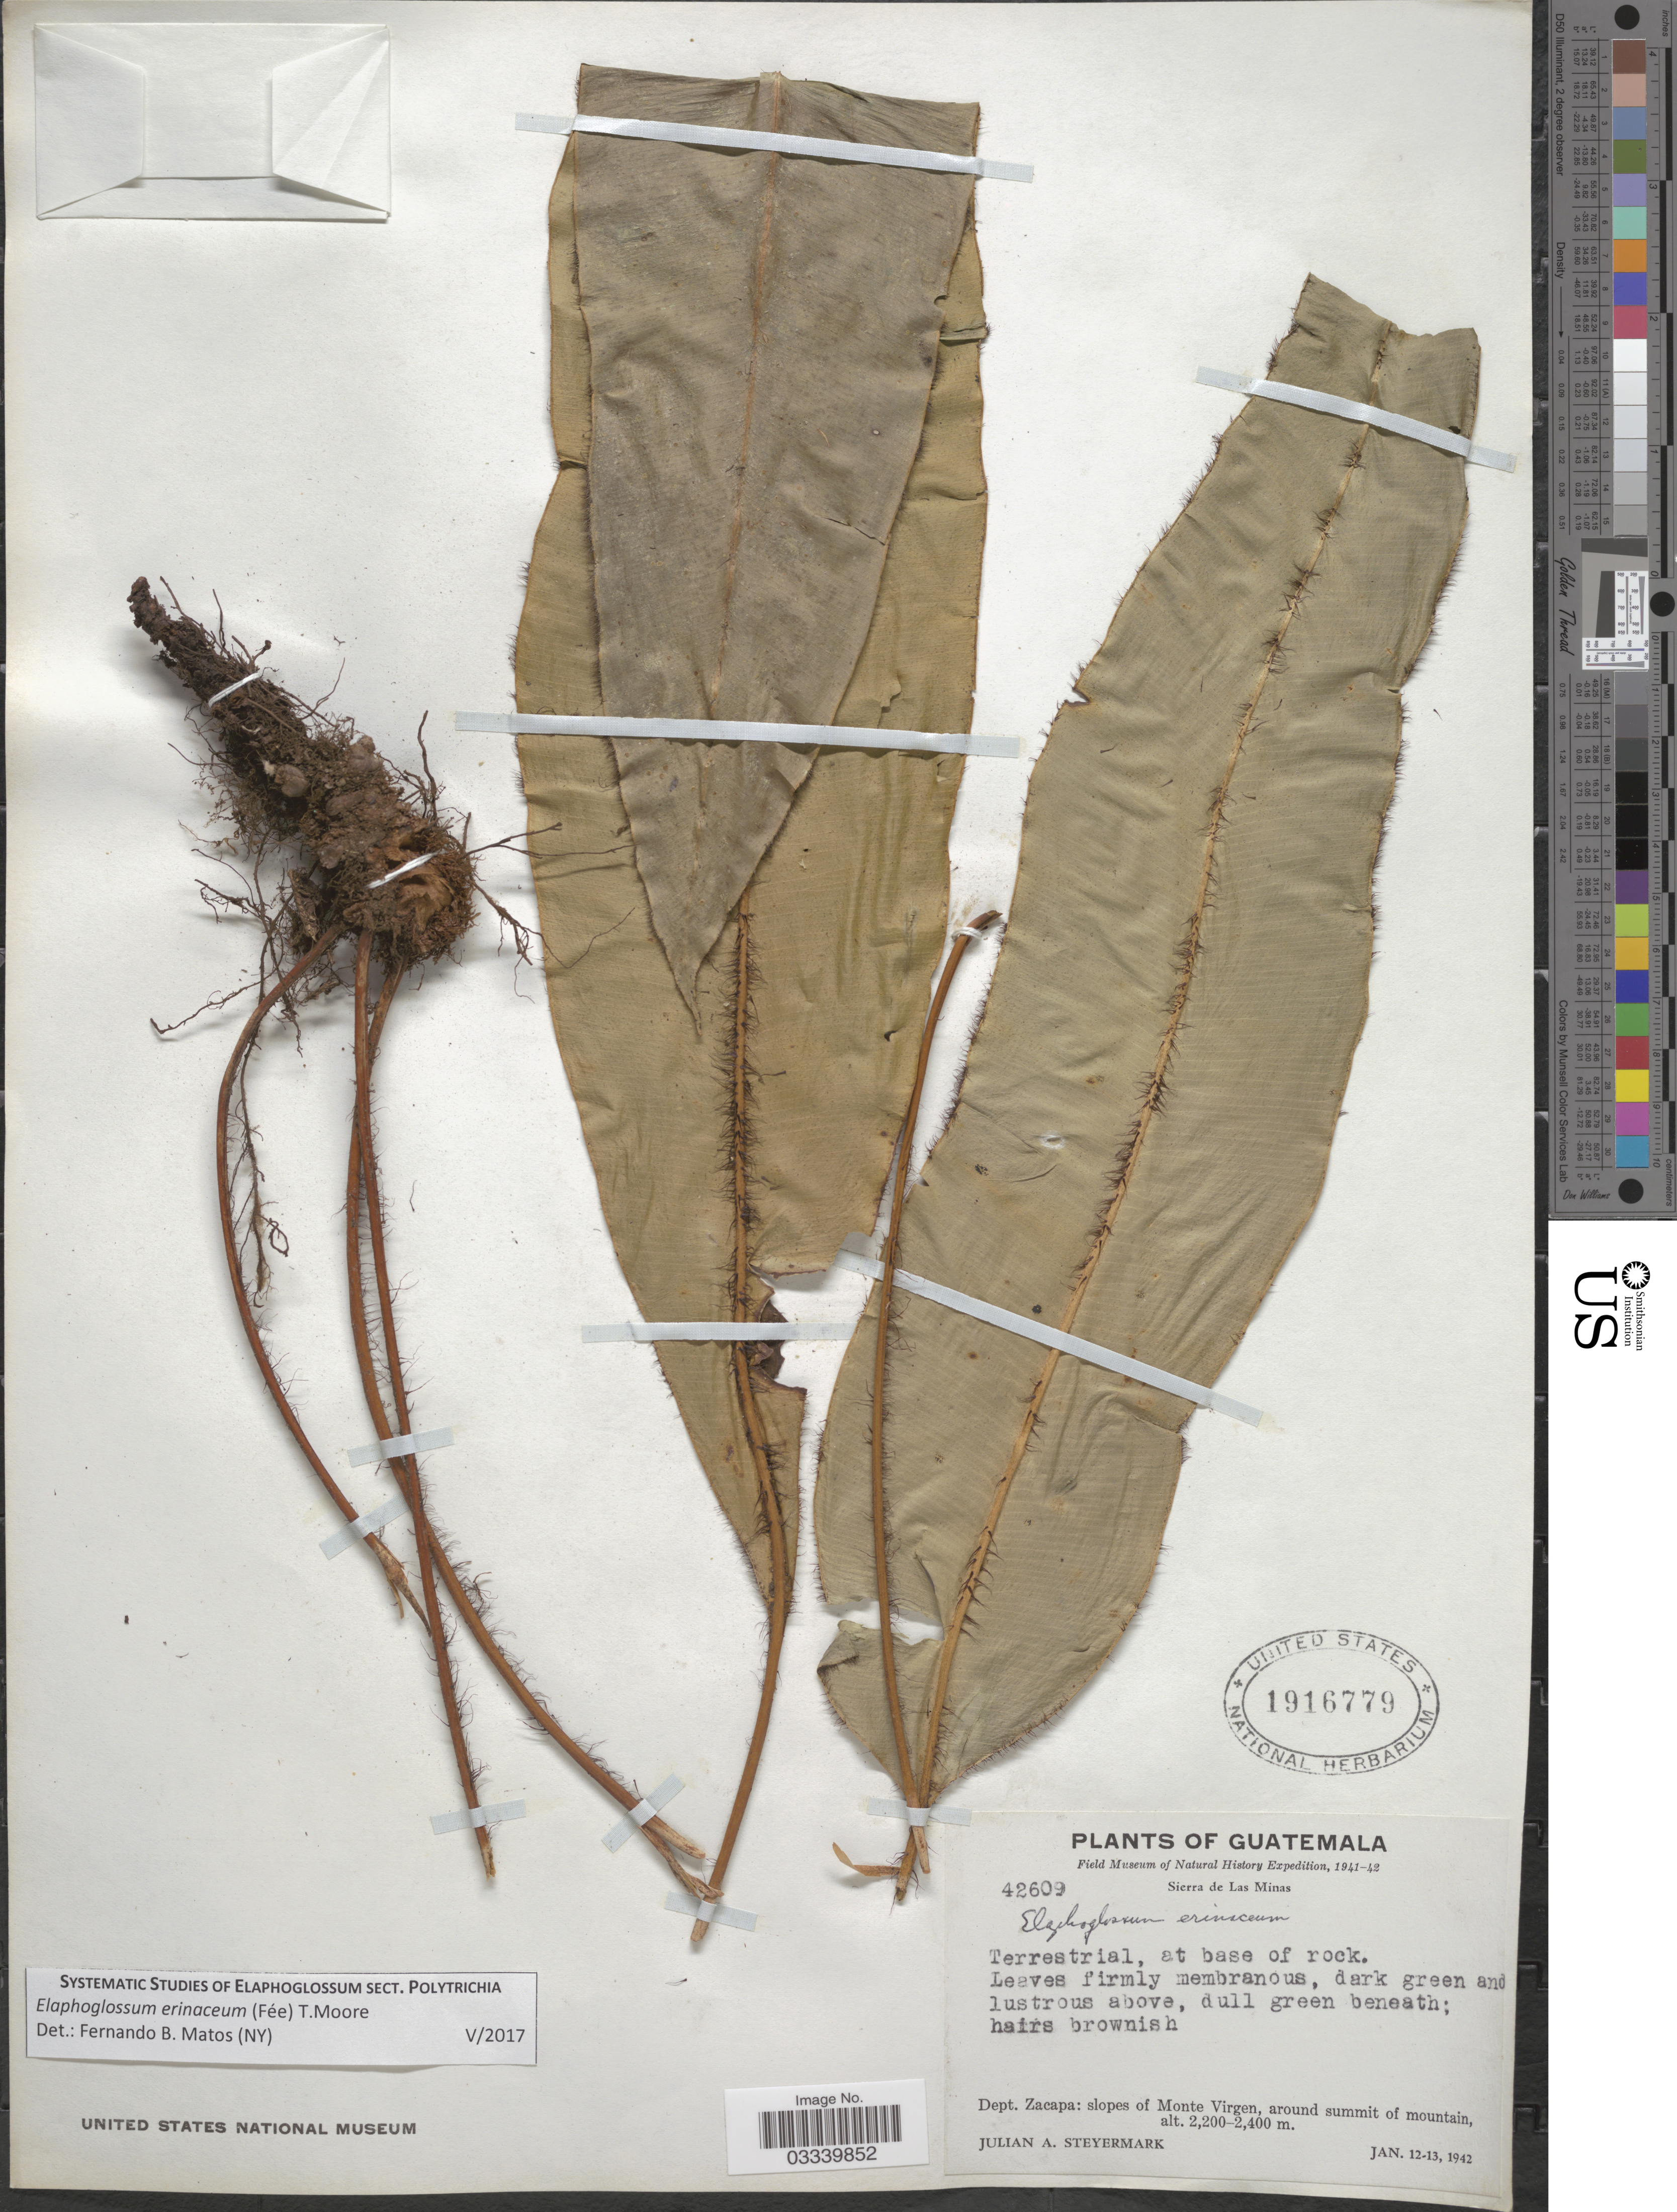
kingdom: Plantae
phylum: Tracheophyta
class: Polypodiopsida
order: Polypodiales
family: Dryopteridaceae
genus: Elaphoglossum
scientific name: Elaphoglossum erinaceum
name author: (Fée) T. Moore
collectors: J. Steyermark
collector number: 42609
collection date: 1942-01-12/1942-01-13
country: Guatemala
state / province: Zacapa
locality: Sierra de Las Minas. Dept. Zacapa: slopes of Monte Virgen, around summit of mountain.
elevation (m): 2200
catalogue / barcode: US 1916779